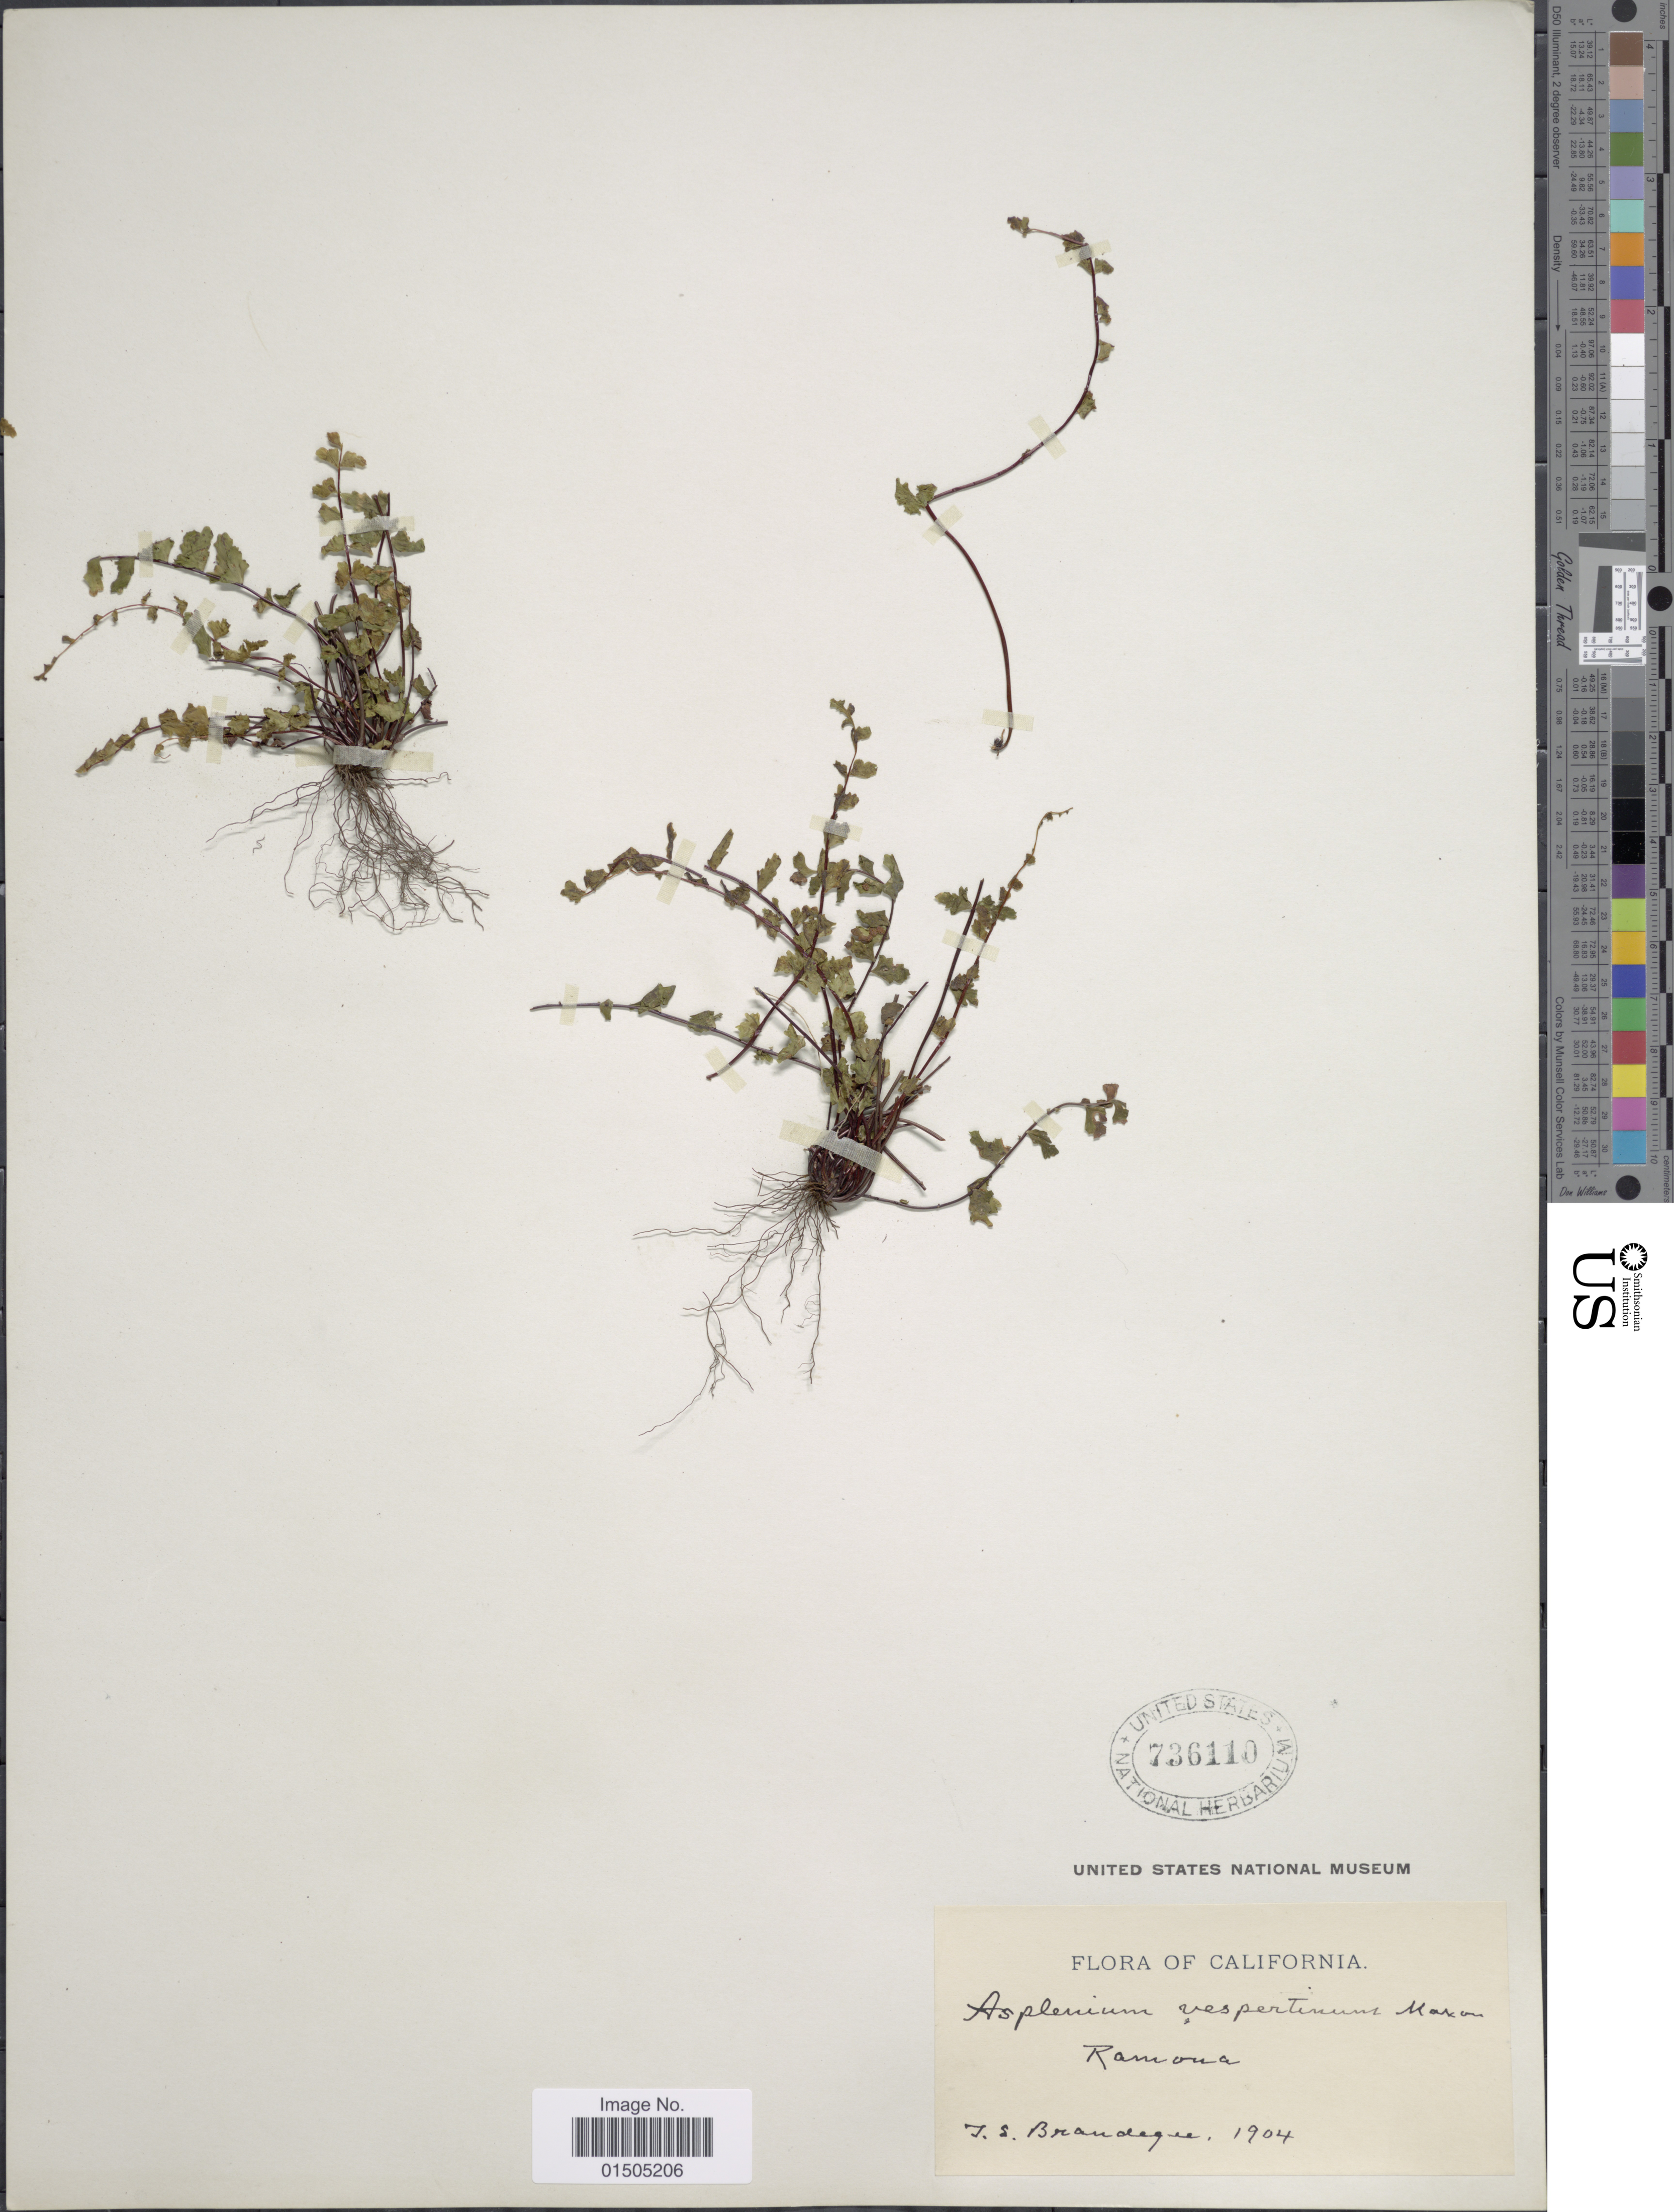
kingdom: Plantae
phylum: Tracheophyta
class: Polypodiopsida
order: Polypodiales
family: Aspleniaceae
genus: Asplenium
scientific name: Asplenium vespertinum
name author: Maxon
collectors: T. S. Brandegee (herbarium)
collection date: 1904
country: United States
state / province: California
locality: Ramona.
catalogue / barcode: US 736110